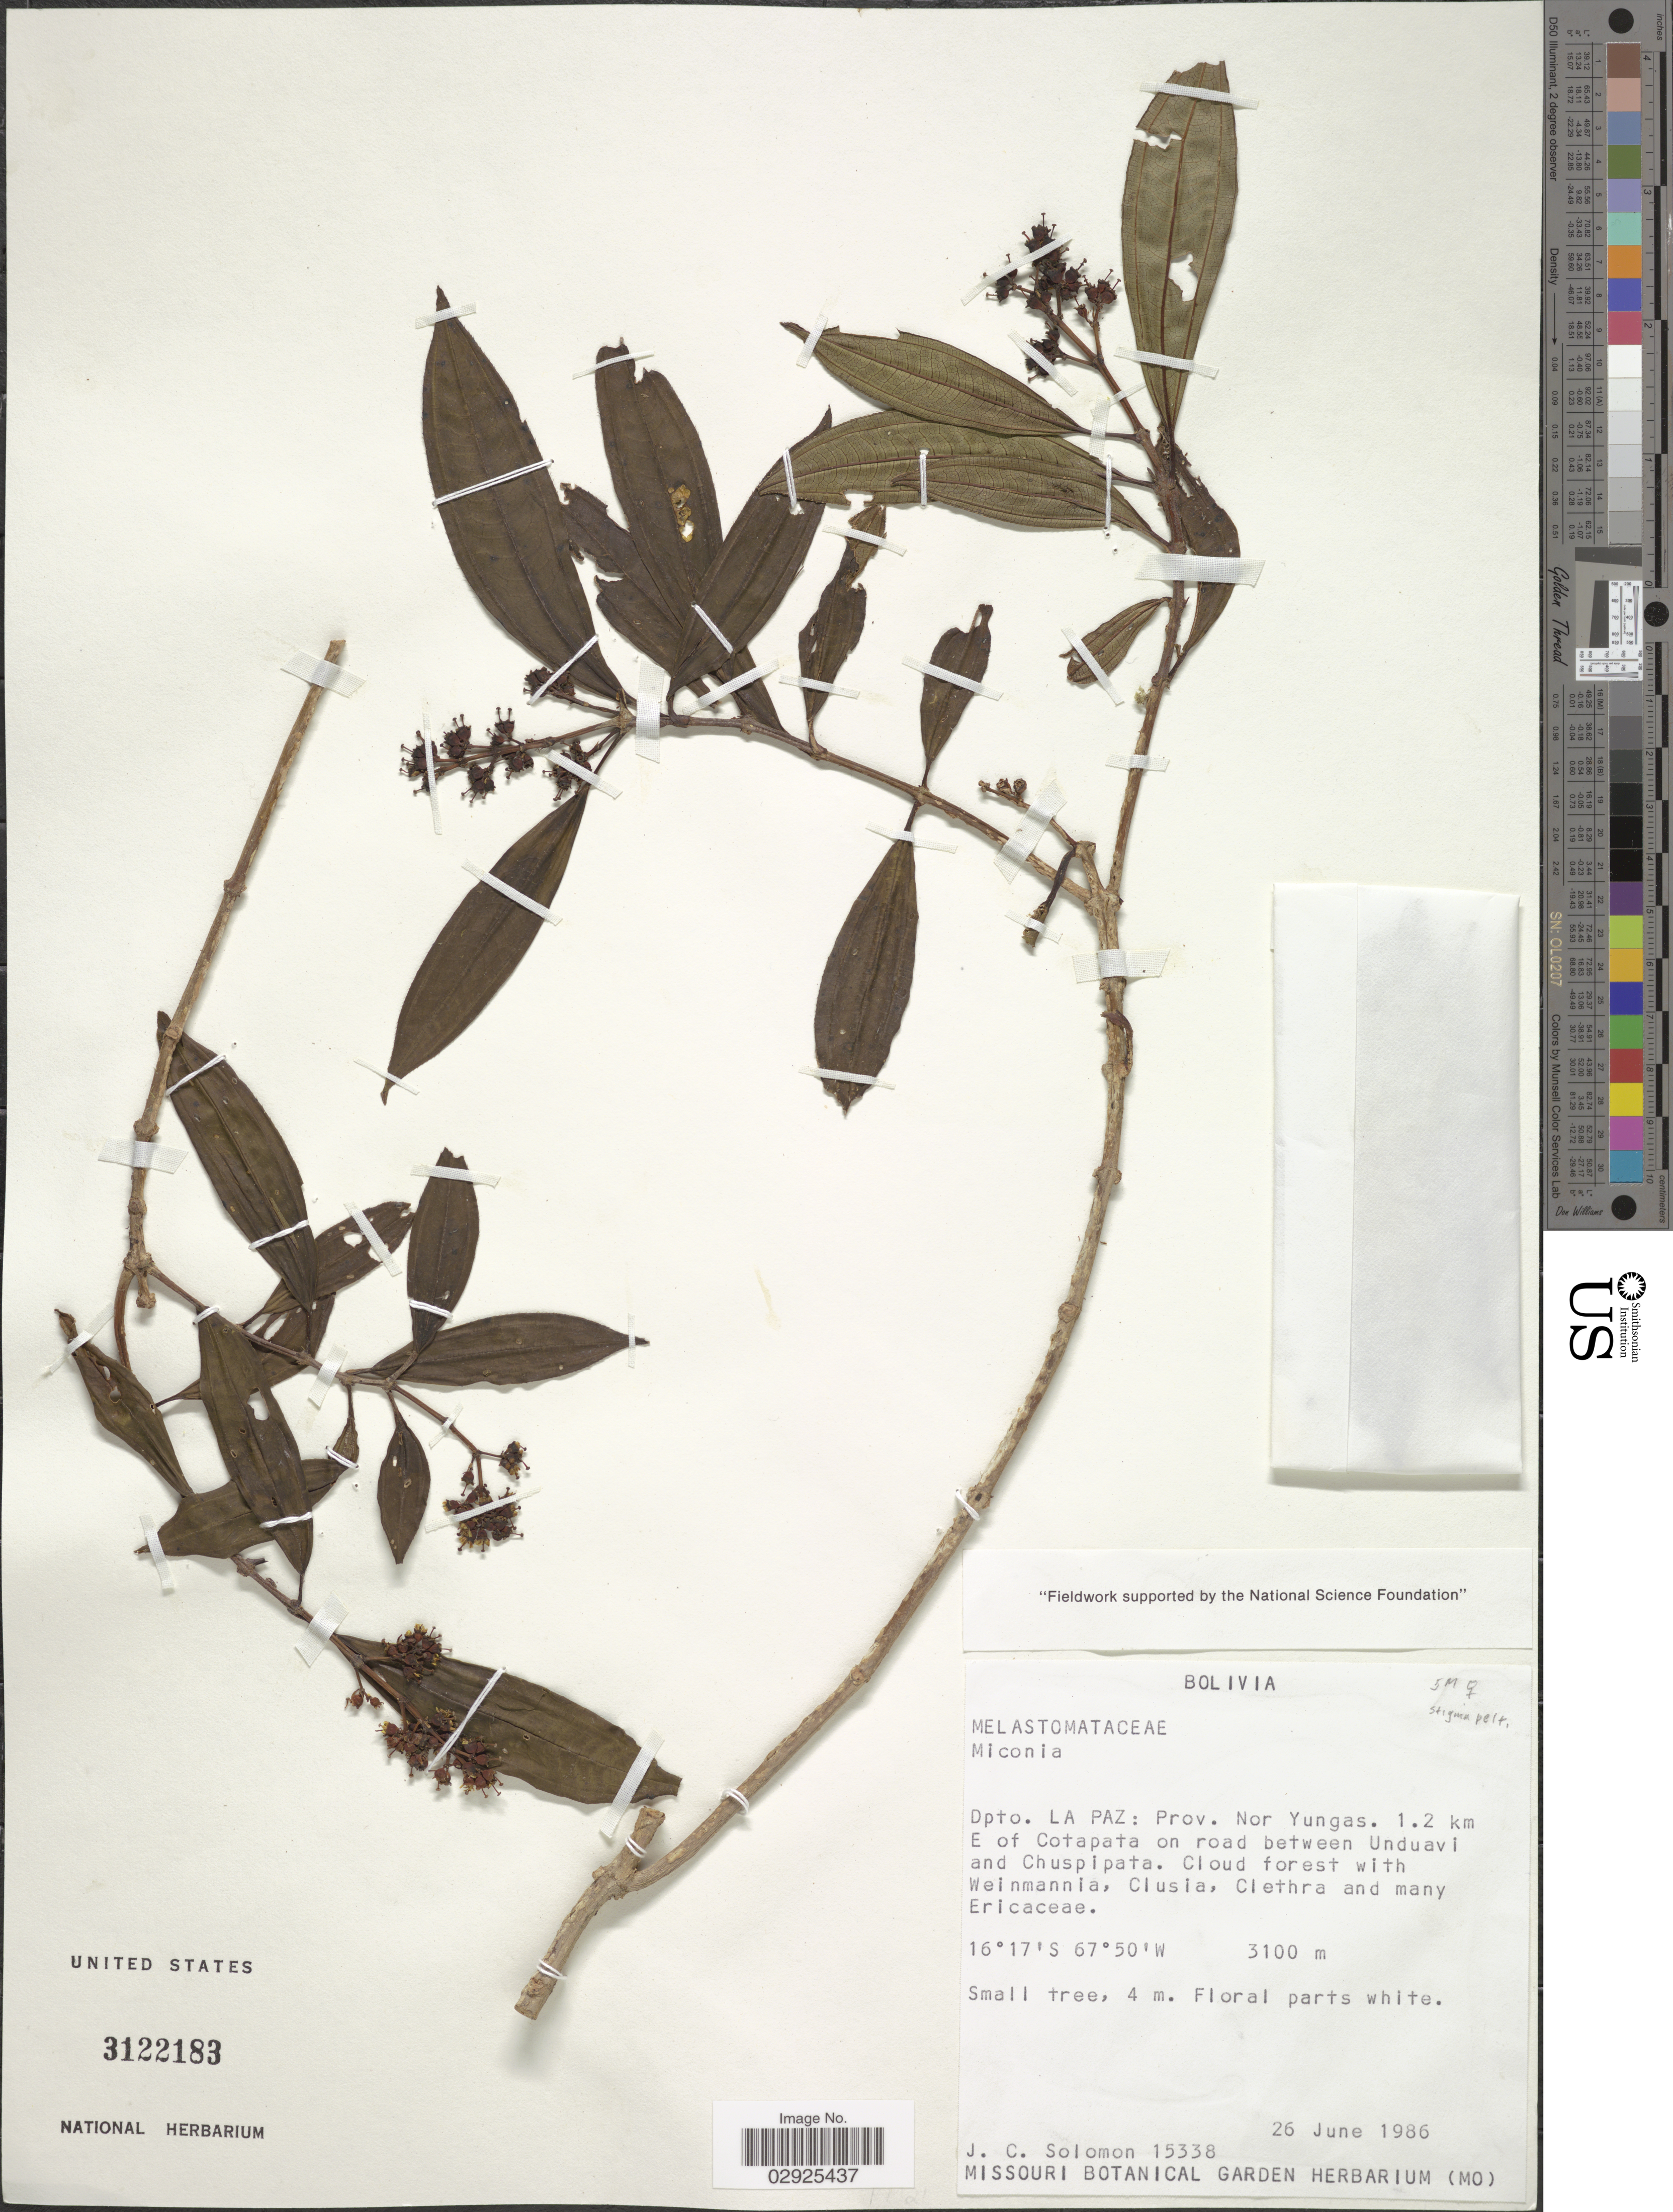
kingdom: Plantae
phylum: Tracheophyta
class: Magnoliopsida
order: Myrtales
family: Melastomataceae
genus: Miconia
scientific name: Miconia sp.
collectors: J. C. Solomon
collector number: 15338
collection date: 1986-06-26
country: Bolivia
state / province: La Paz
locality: Dpto. La Paz: Prov. Nor Yungas, 1.2 km E of Cotapata on road between Unduavi and Chuspipata.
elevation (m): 3100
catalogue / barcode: US 3122183